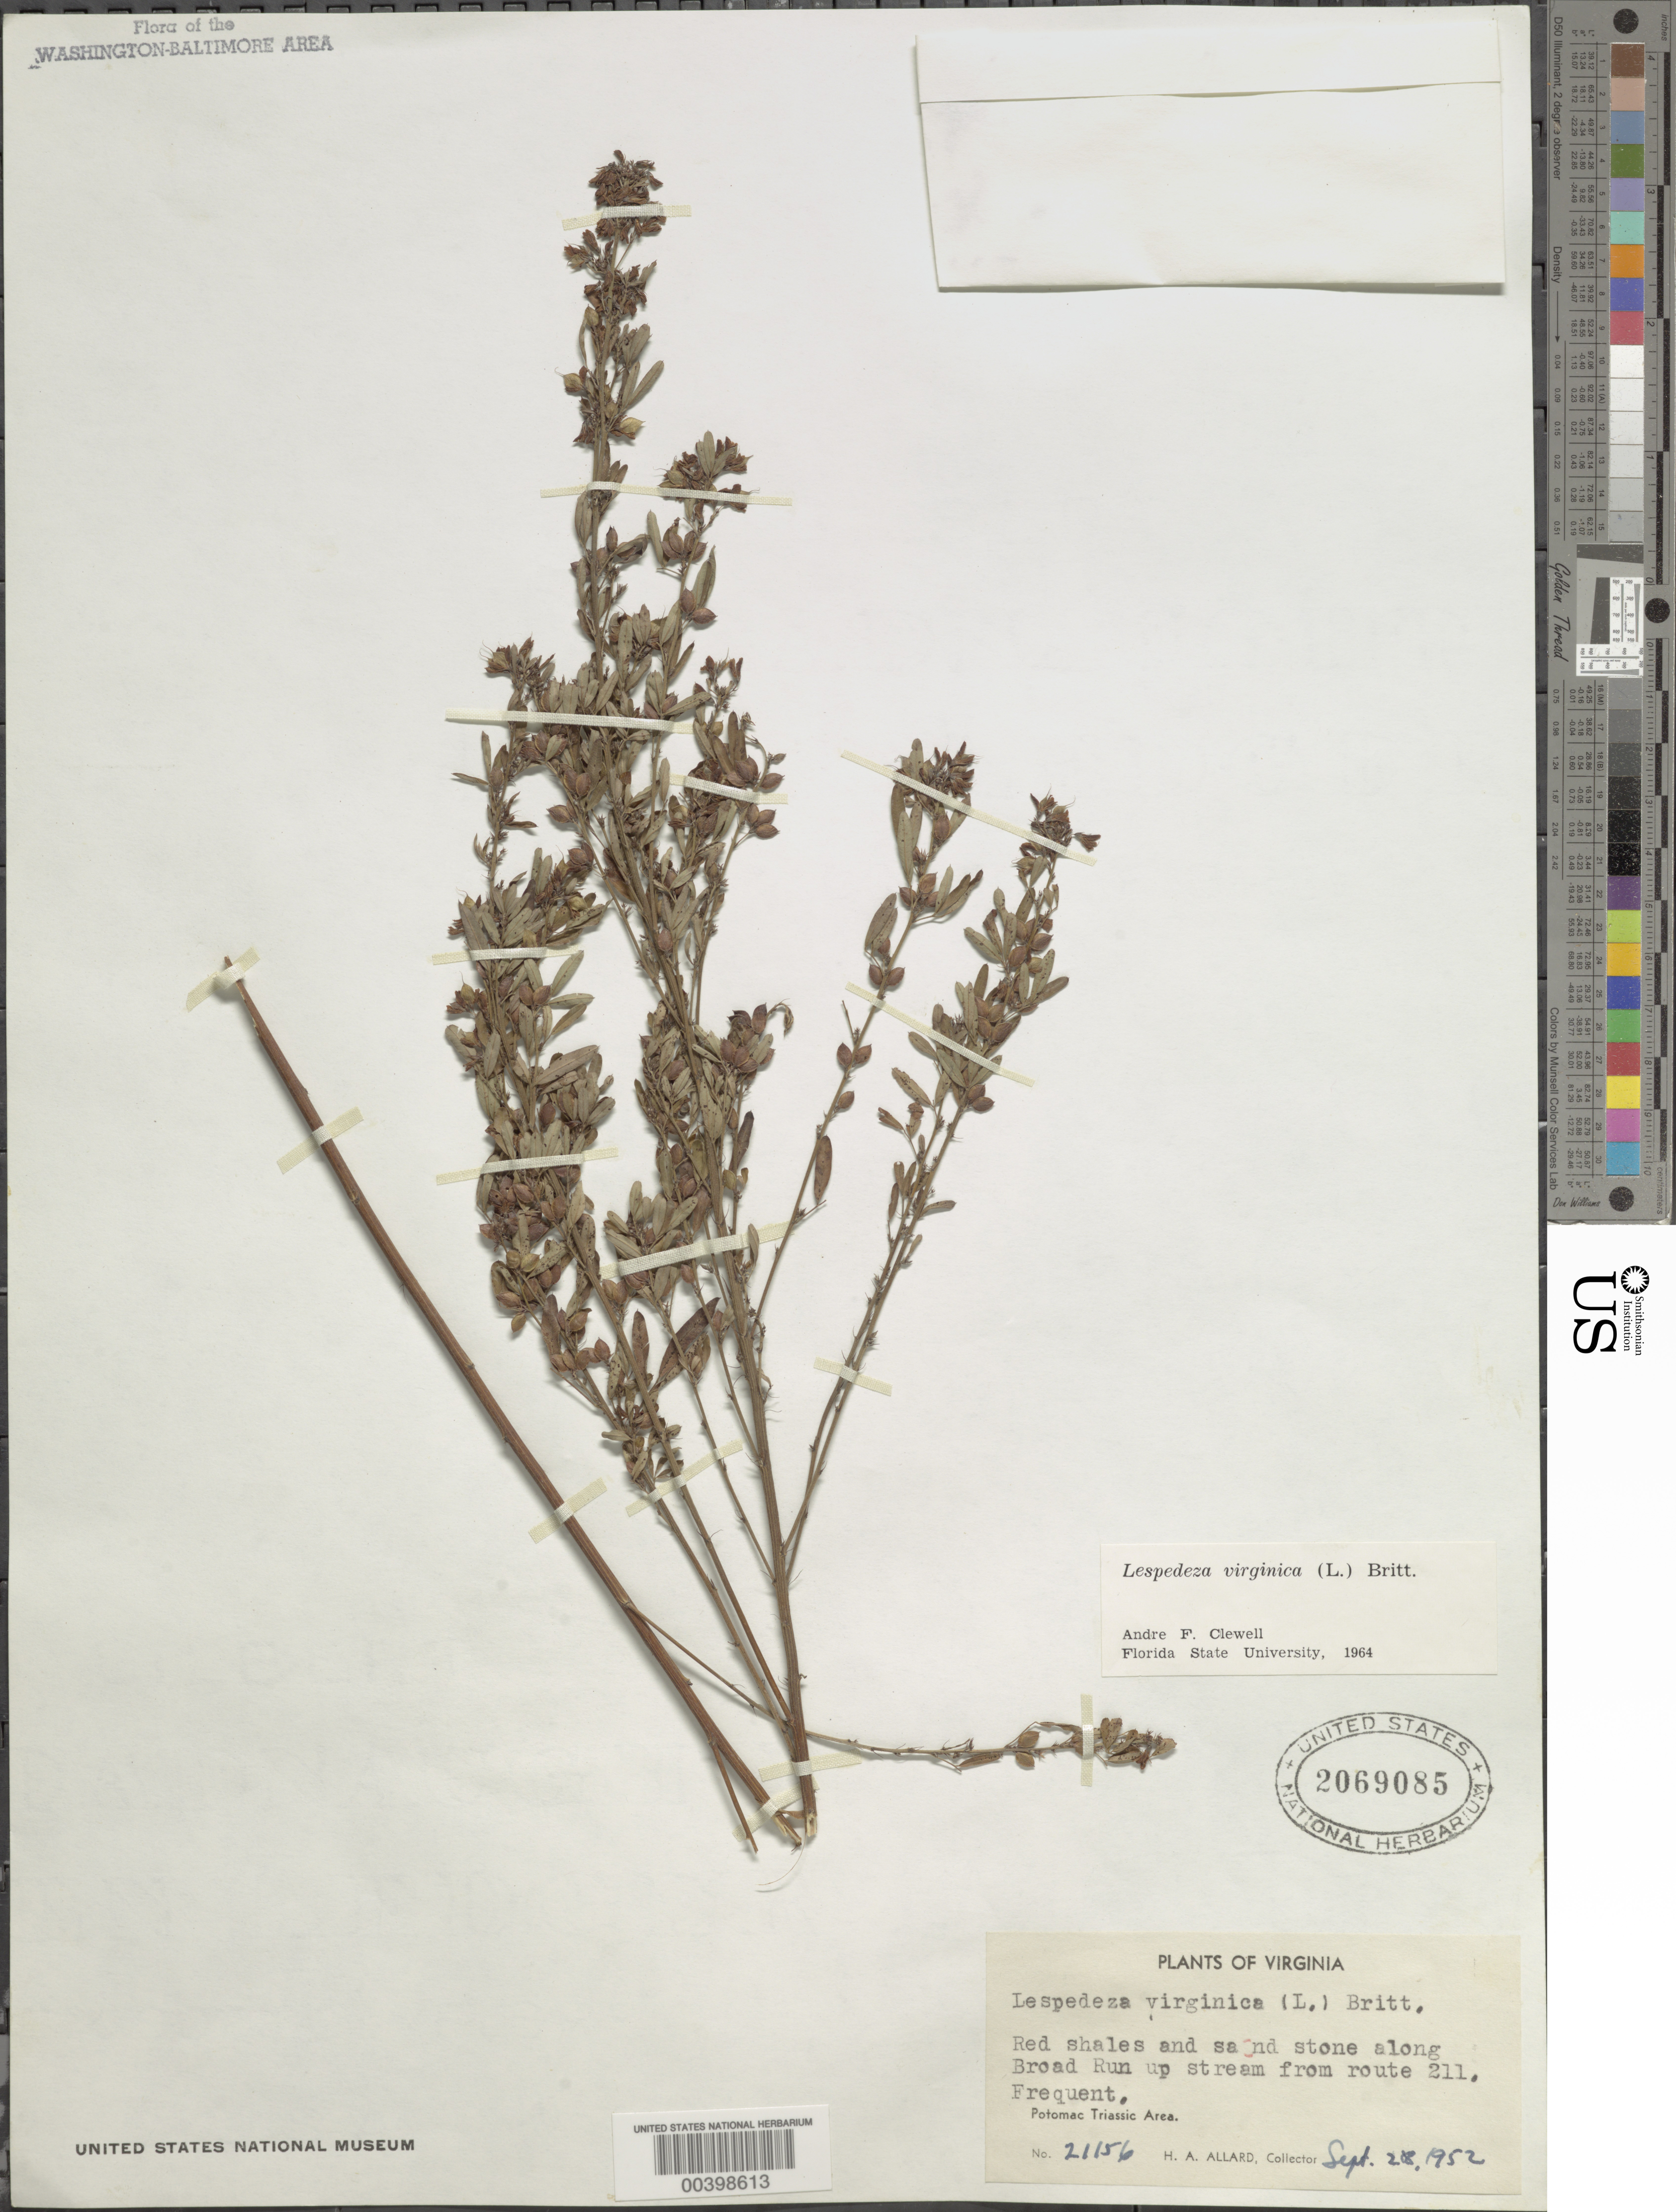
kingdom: Plantae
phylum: Tracheophyta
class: Magnoliopsida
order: Fabales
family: Fabaceae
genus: Lespedeza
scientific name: Lespedeza virginica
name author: (L.) Britton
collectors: H. A. Allard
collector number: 21156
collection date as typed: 28 Sep 1952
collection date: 1952-09-28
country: United States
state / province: Virginia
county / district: Fauquier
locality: Upstream from Route 211 along Broad Run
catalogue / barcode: US 2069085